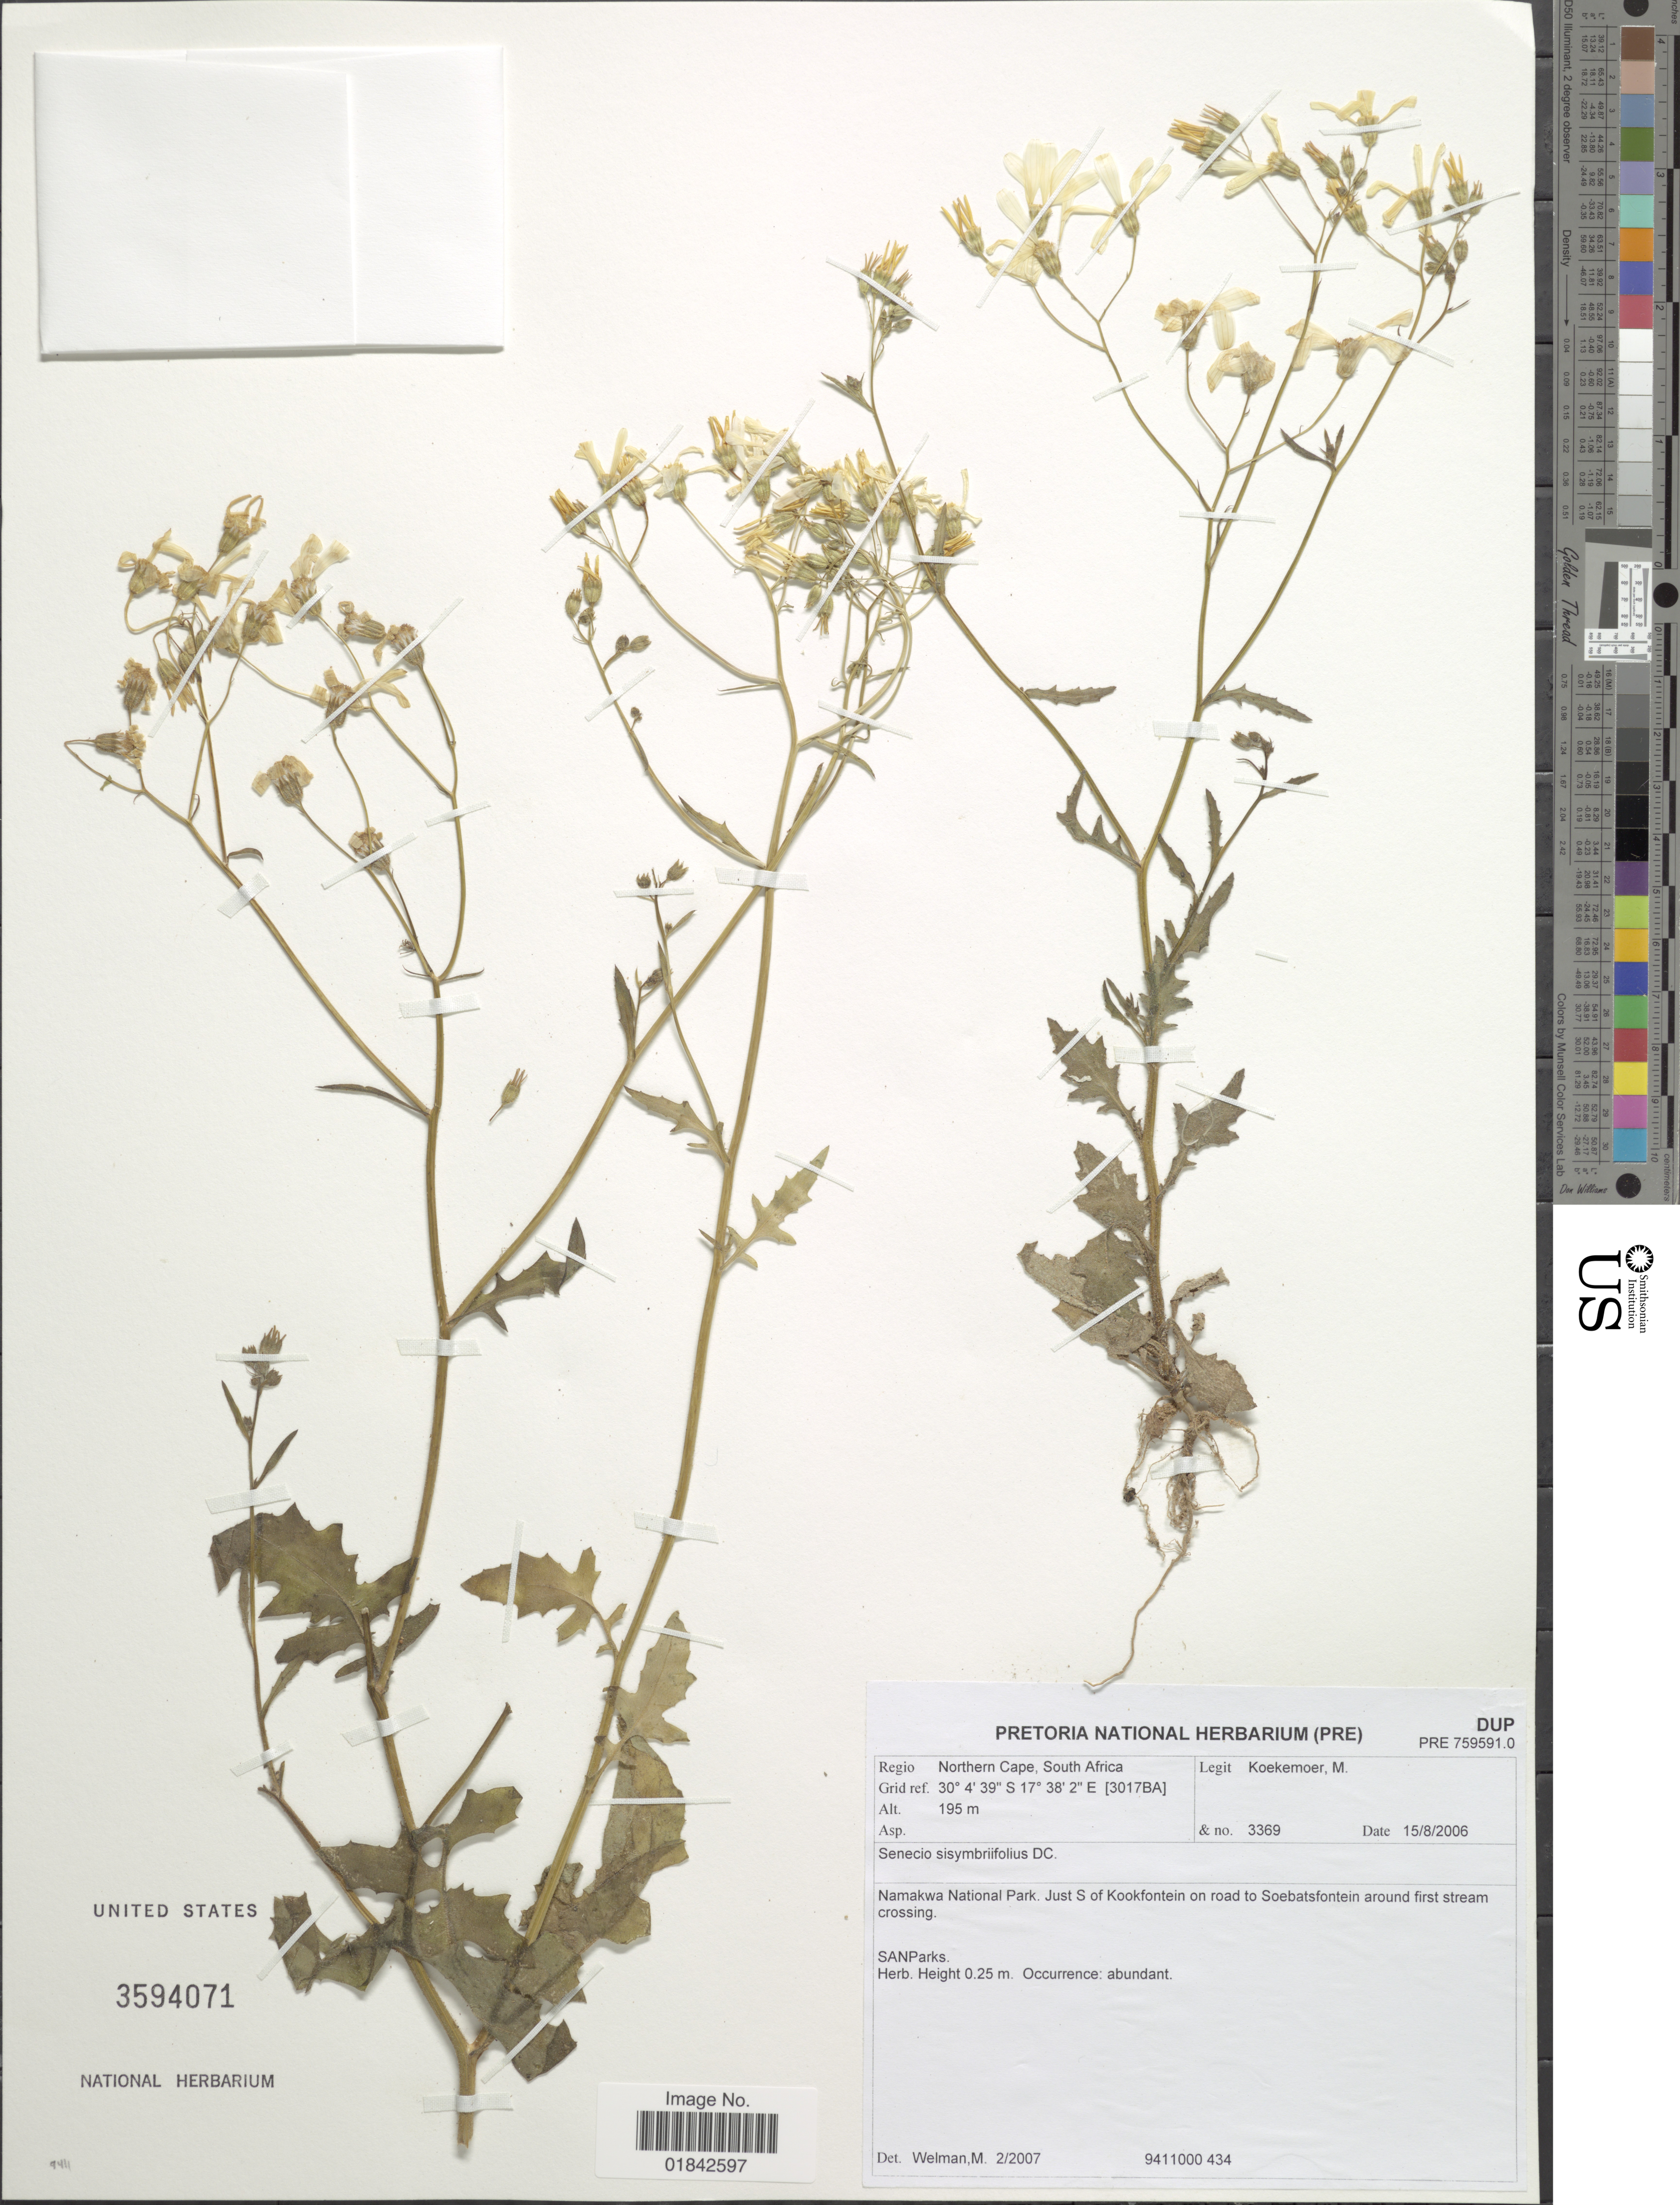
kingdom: Plantae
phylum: Tracheophyta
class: Magnoliopsida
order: Asterales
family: Asteraceae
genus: Senecio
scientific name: Senecio sisymbrifolius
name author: DC.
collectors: M. Koekemoer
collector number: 3369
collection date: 2006-08-15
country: South Africa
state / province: Northern Cape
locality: Namakwa National Park, Just S of Kookfontein on road to Soebatsfontein around first stream crossing, SANparks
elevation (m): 195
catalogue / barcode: US 3594071